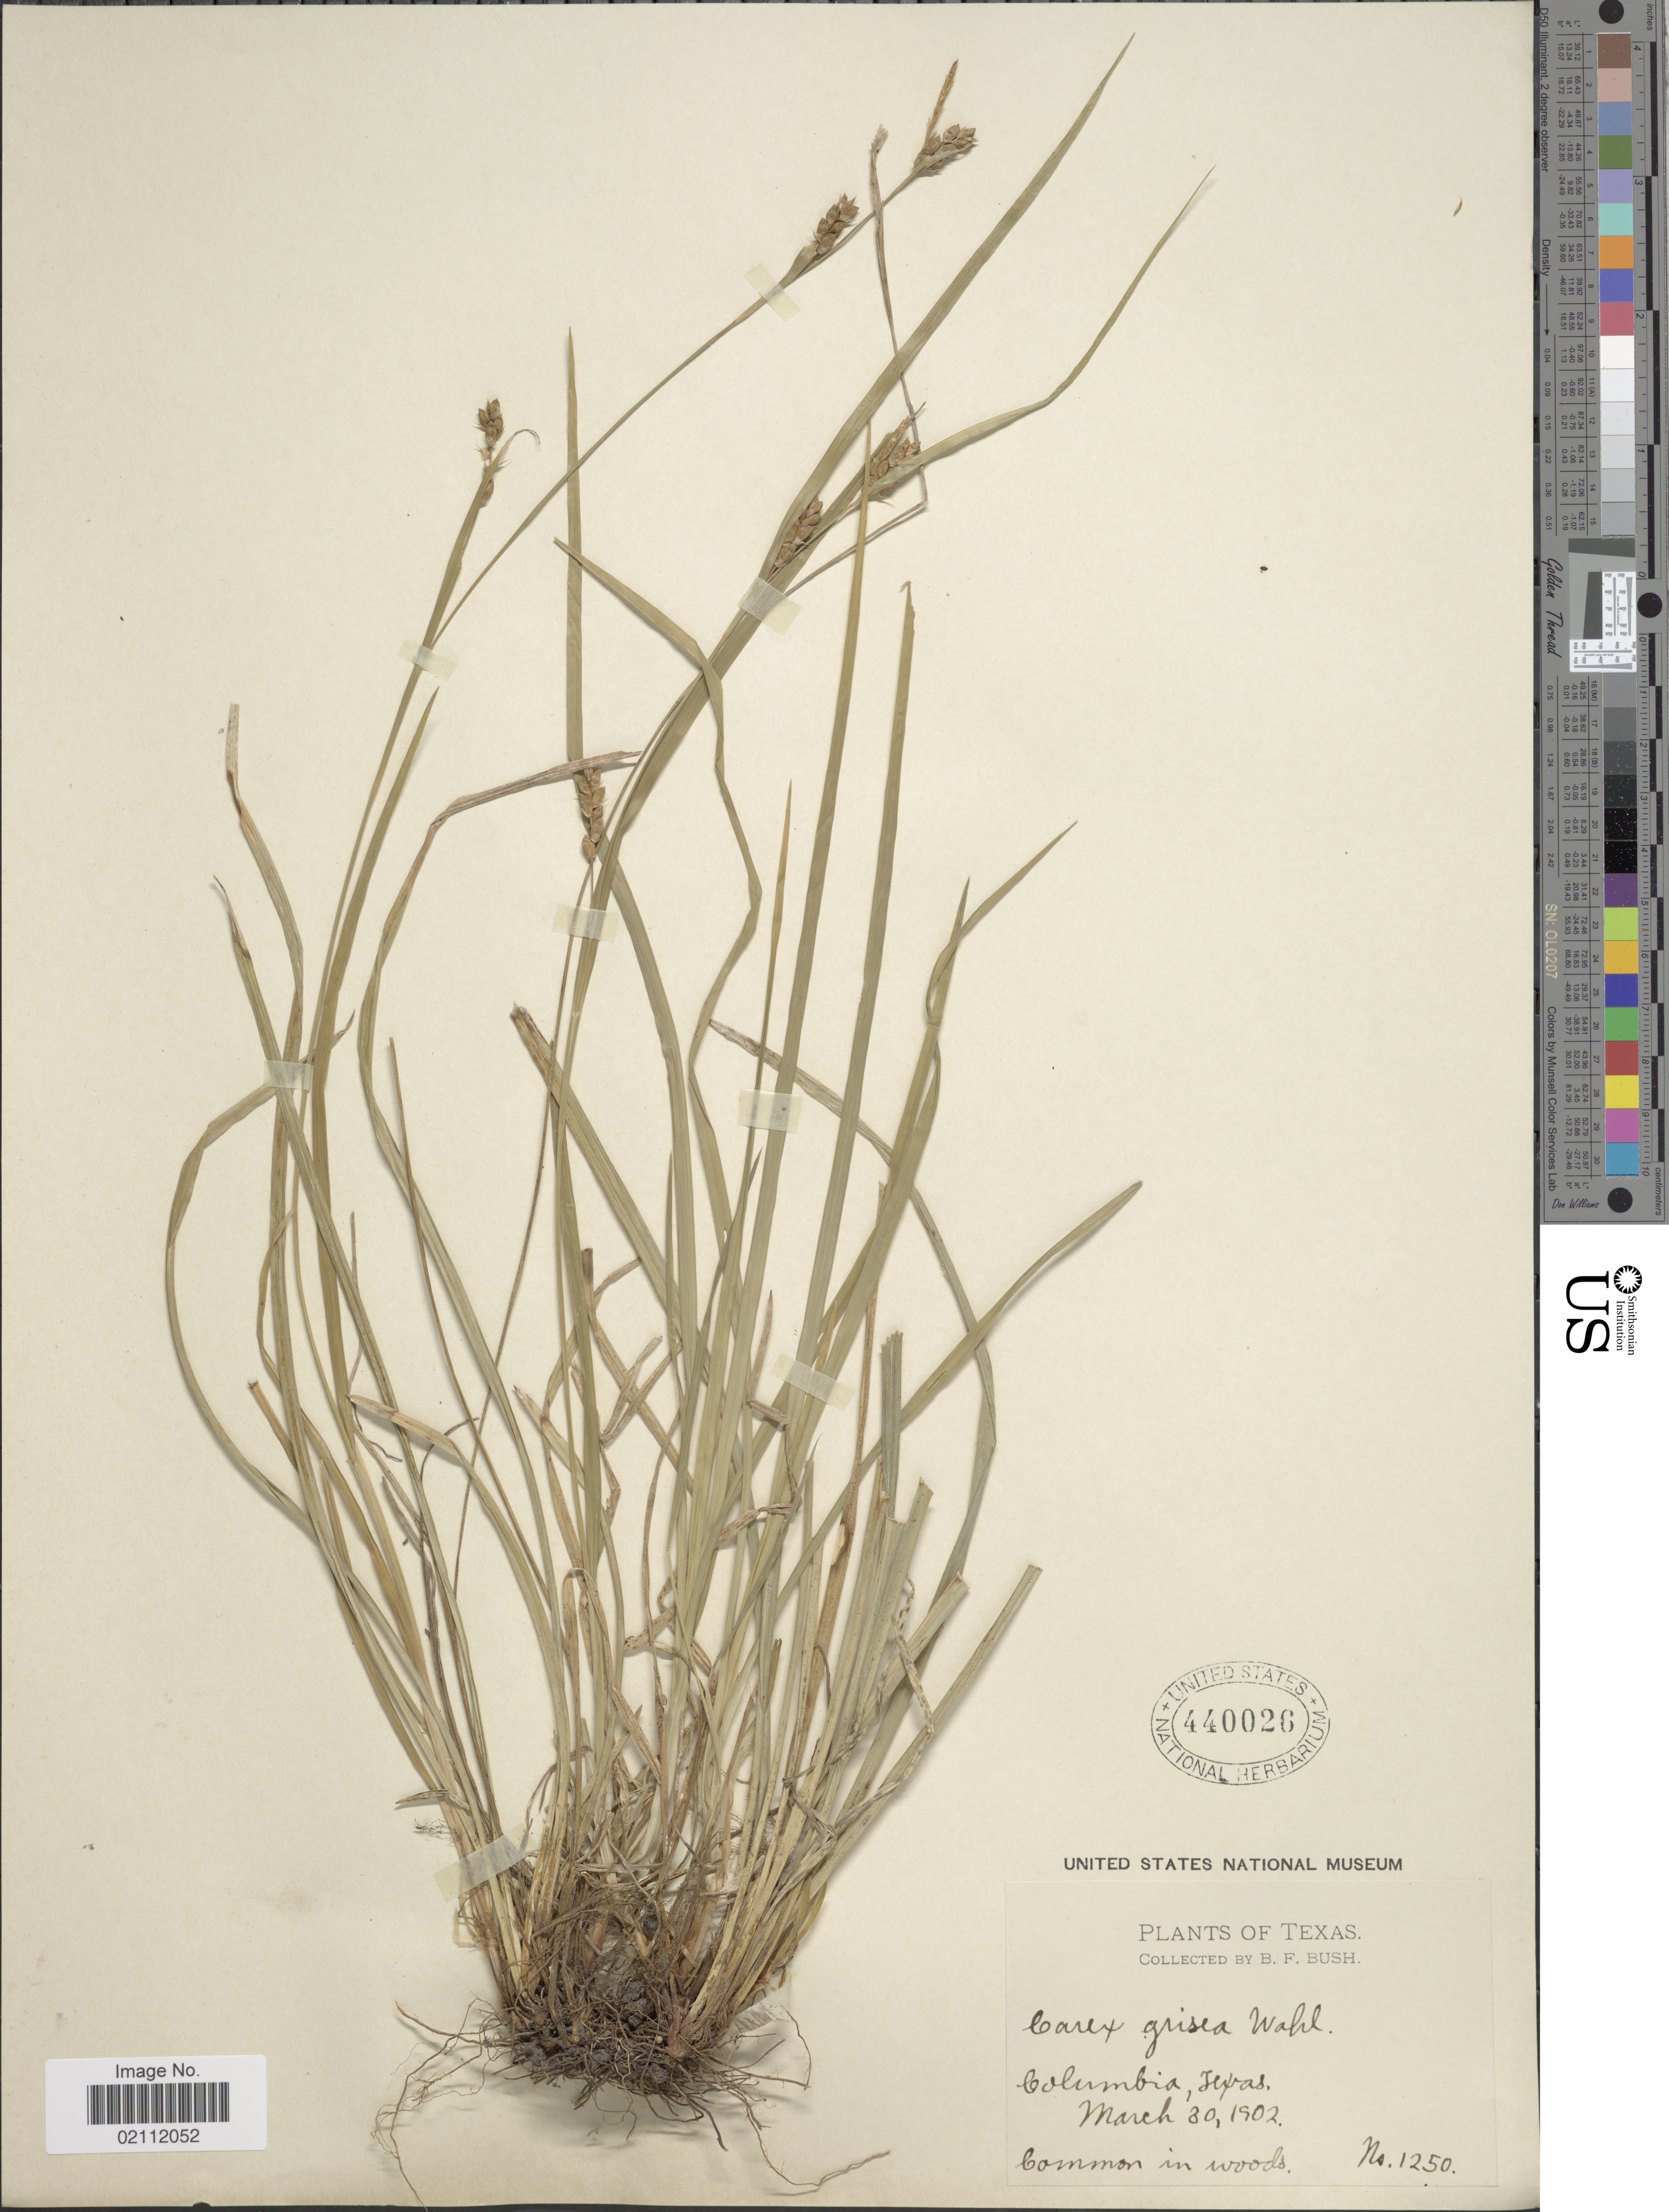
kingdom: Plantae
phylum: Tracheophyta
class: Liliopsida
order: Poales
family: Cyperaceae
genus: Carex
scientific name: Carex grisea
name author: Wahlenb.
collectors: B. F. Bush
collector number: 1250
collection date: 1902-03-30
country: United States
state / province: Texas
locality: Columbia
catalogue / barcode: US 440026